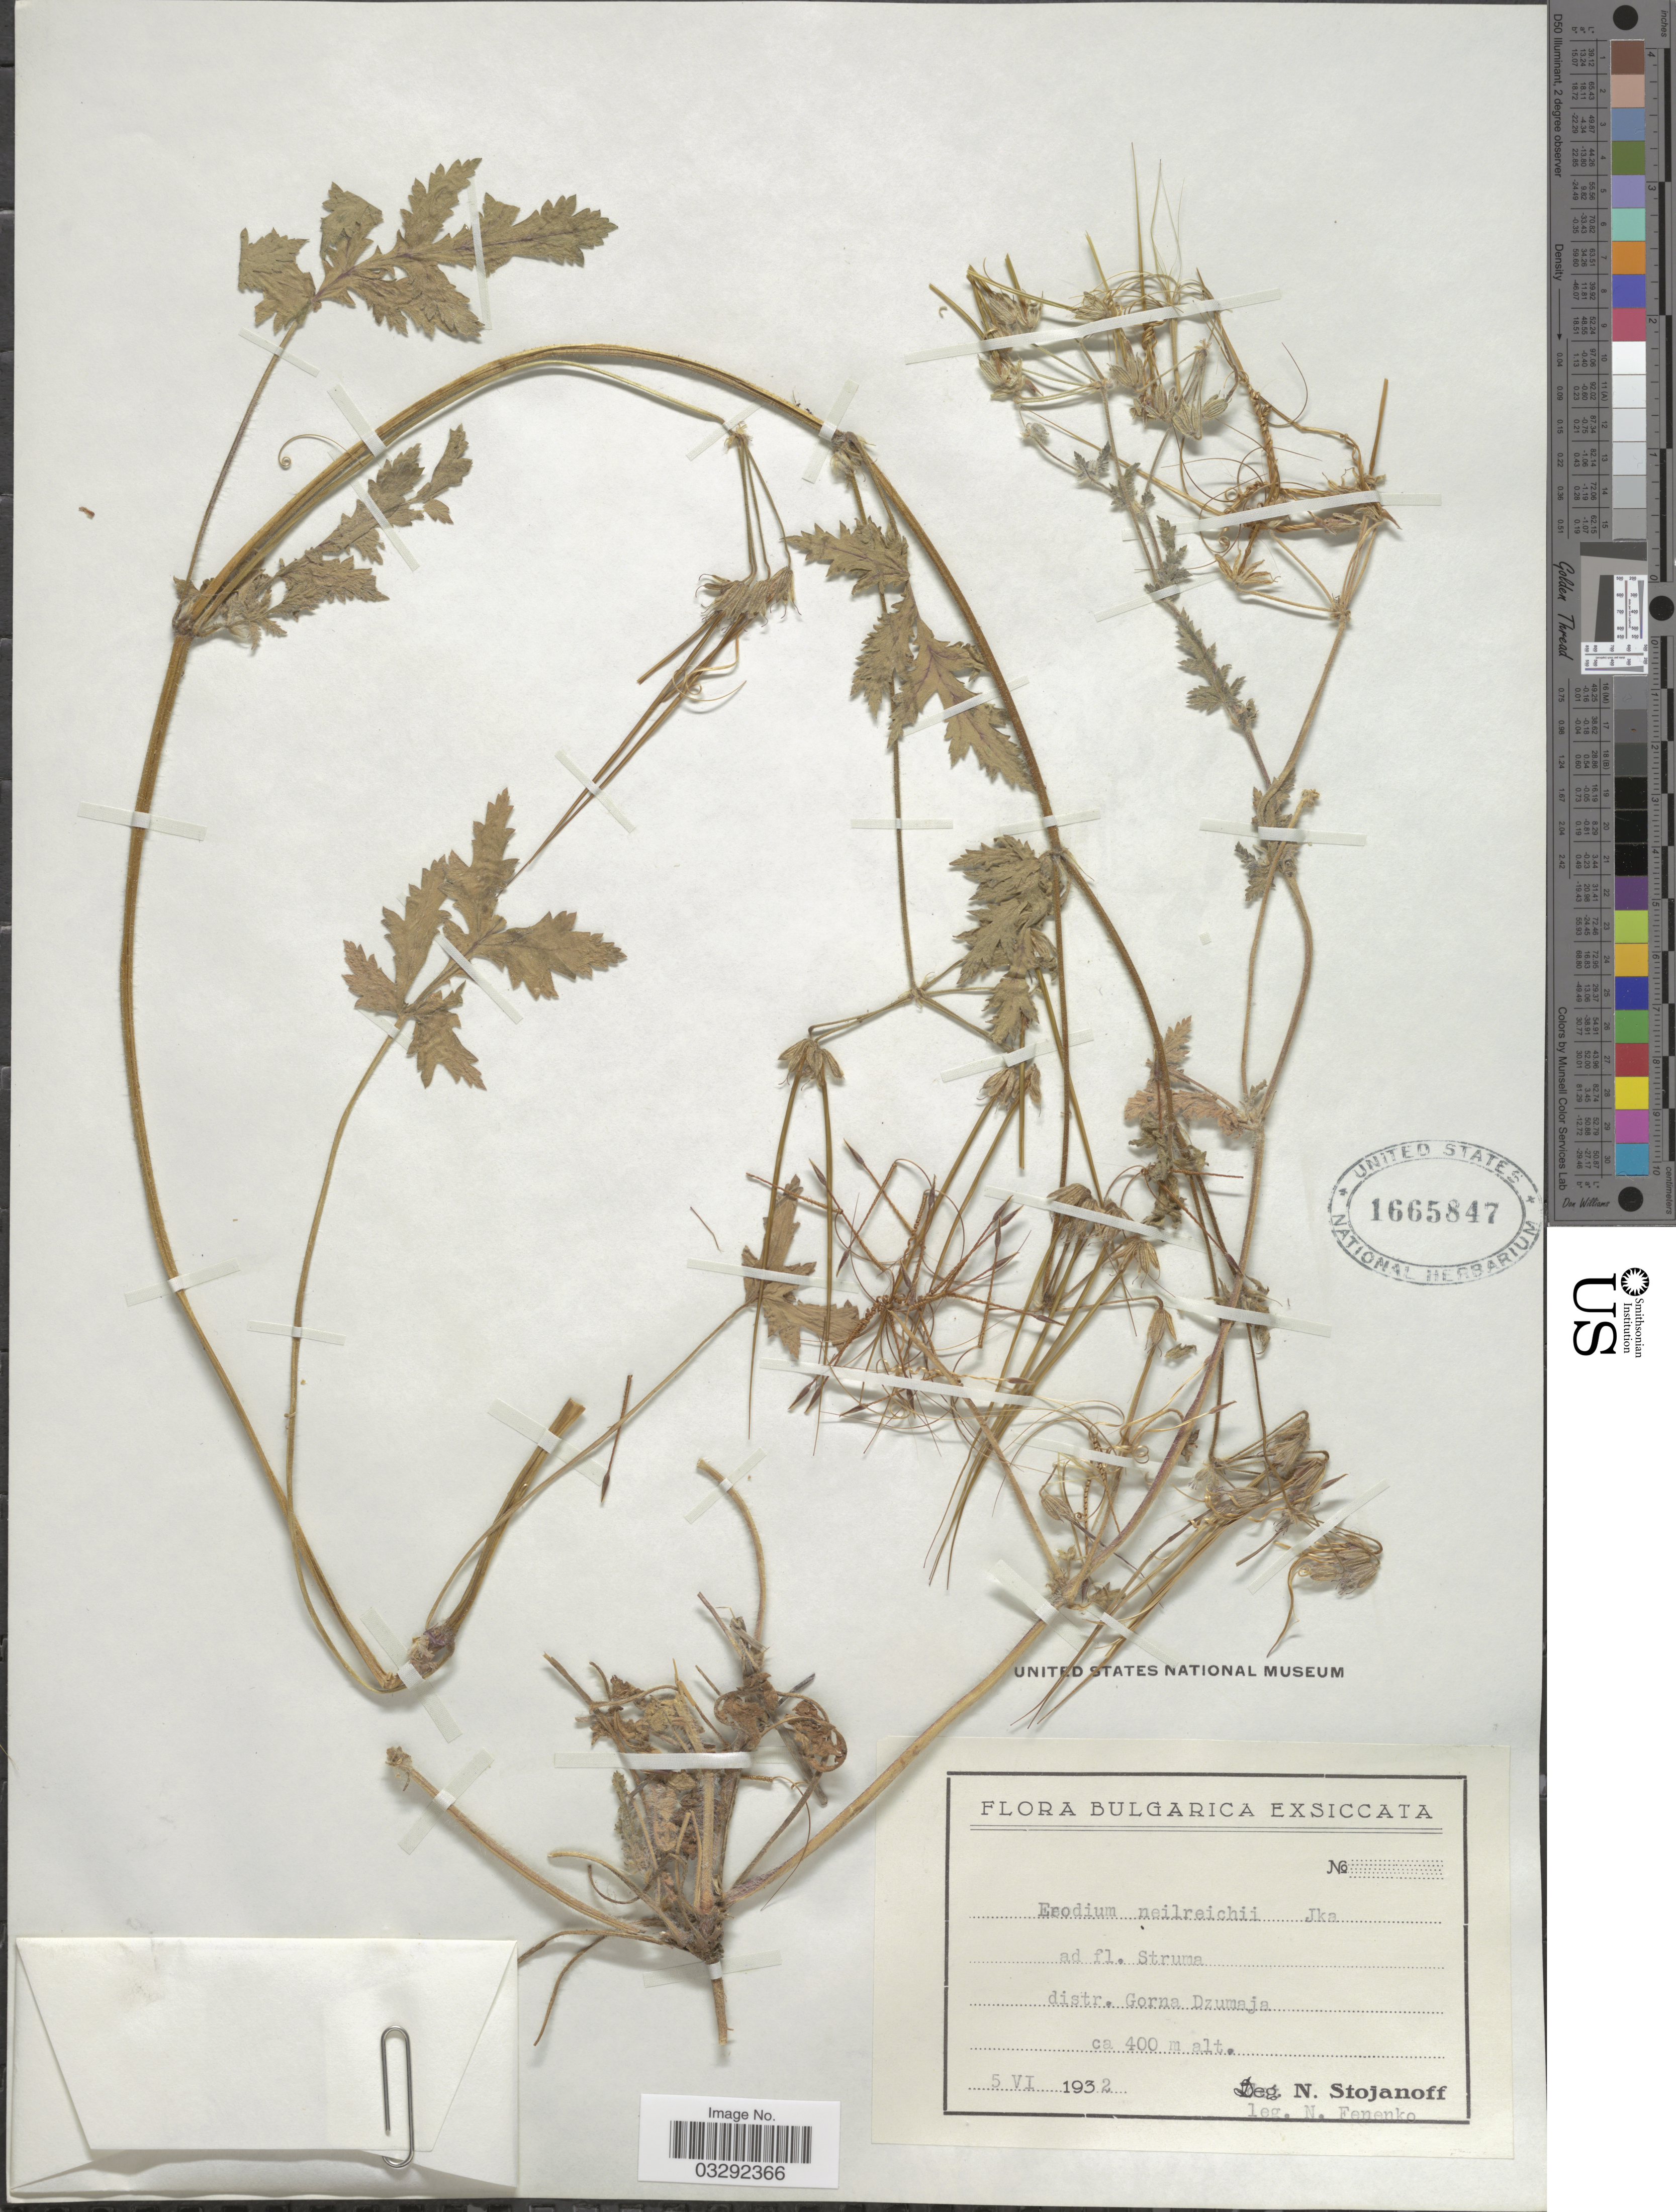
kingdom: Plantae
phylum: Tracheophyta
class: Magnoliopsida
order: Geraniales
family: Geraniaceae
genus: Erodium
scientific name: Erodium neilreichii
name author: Janka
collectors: N. Fenenko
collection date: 1932-06-05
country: Bulgaria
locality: Ad fl. Struma distr. Gorna Dzumaja.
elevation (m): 400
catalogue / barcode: US 1665847